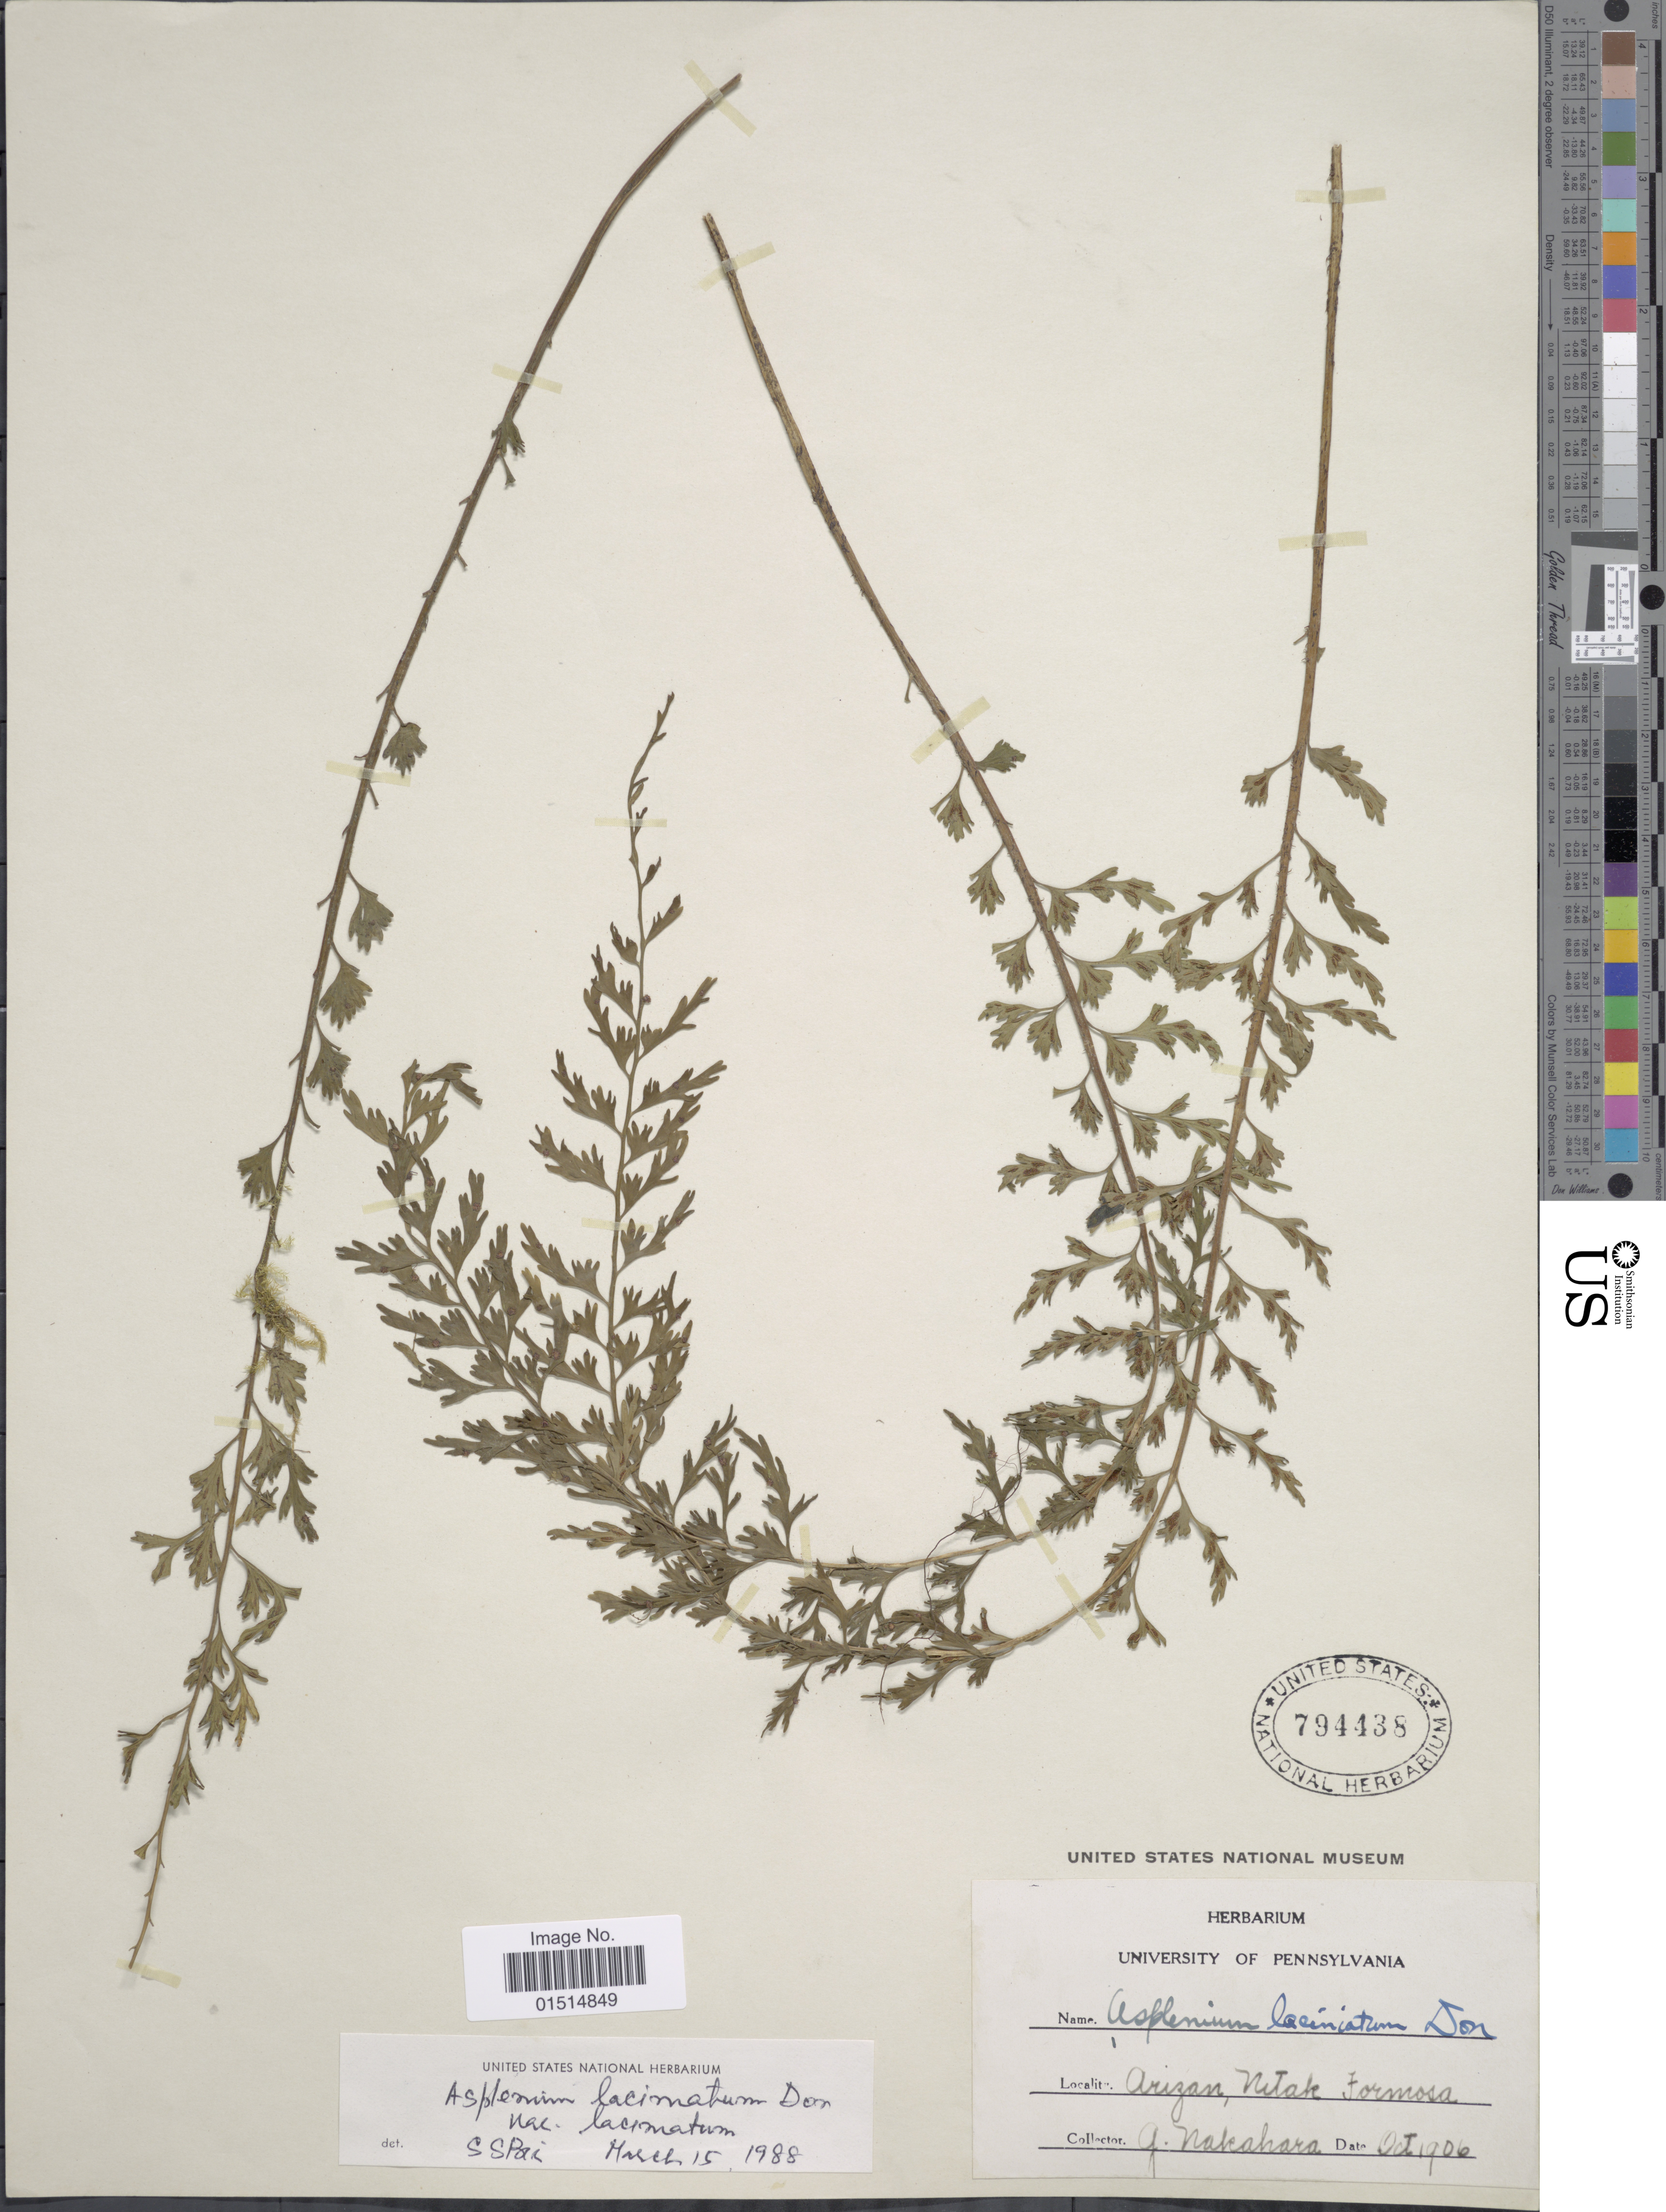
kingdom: Plantae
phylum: Tracheophyta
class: Polypodiopsida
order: Polypodiales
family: Aspleniaceae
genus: Asplenium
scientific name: Asplenium guenzianum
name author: Mett.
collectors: G. Nakahara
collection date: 1906-10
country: Taiwan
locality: Arizan Nitak Formosa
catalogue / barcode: US 794438